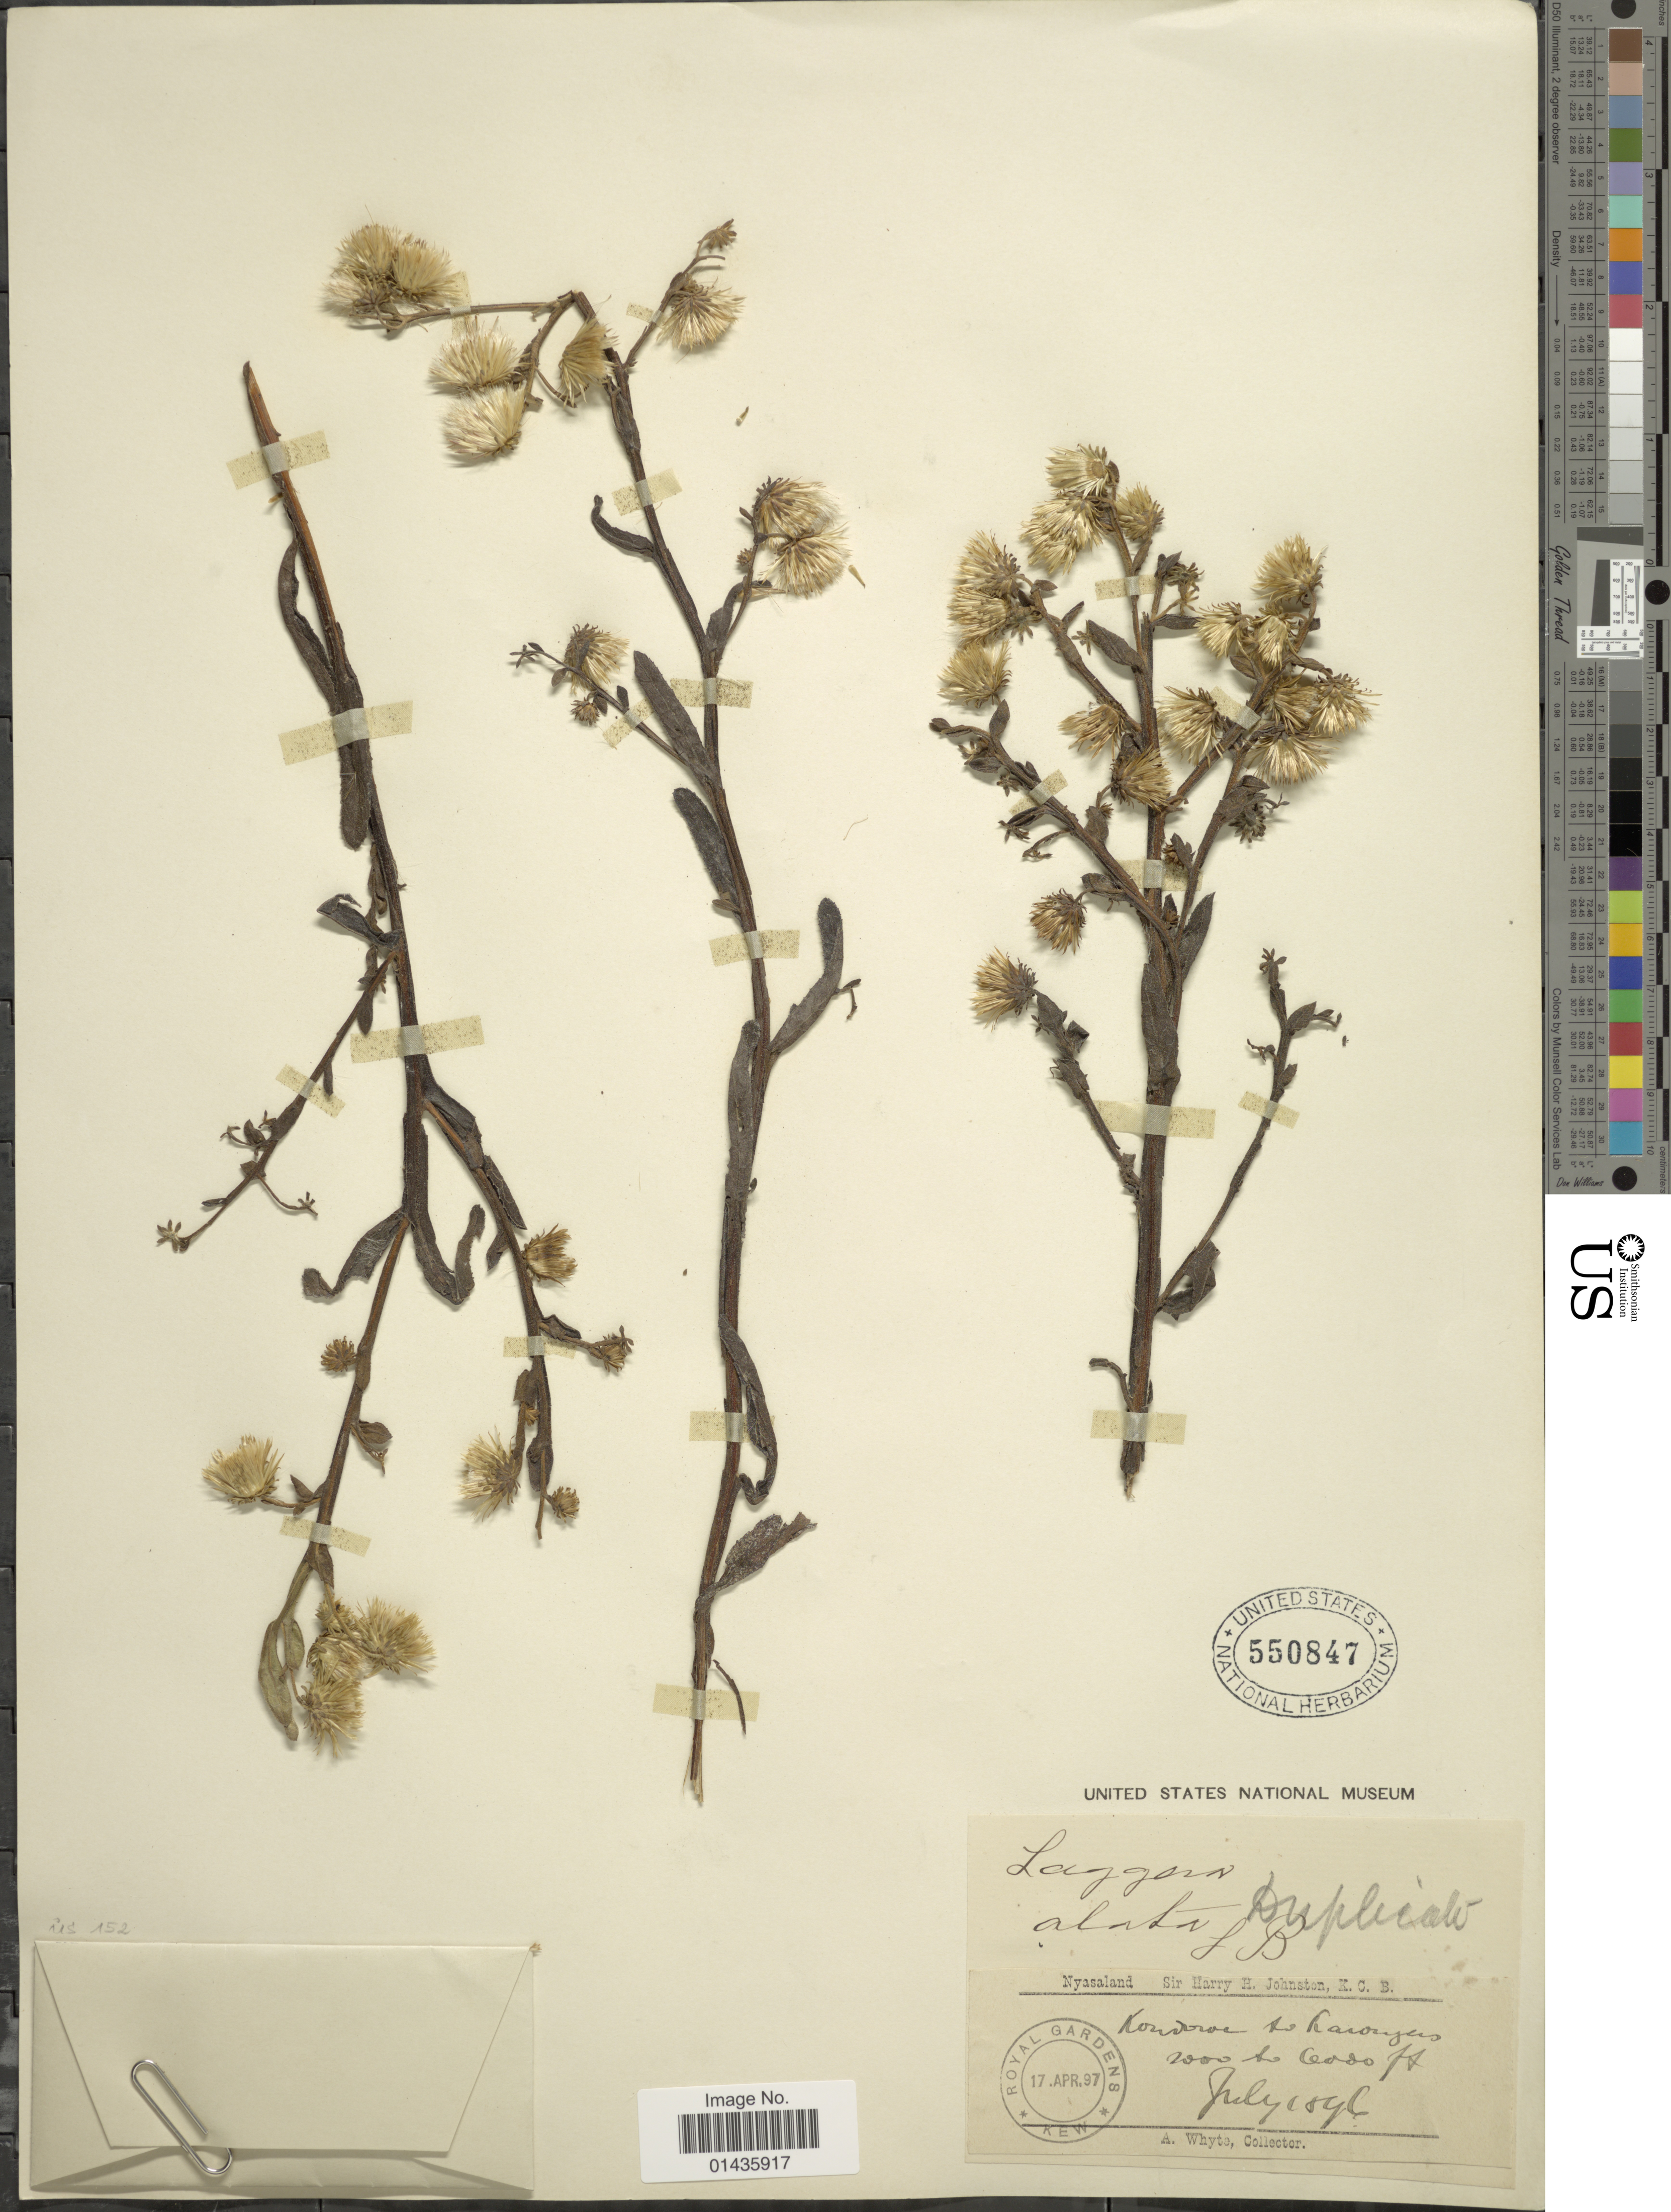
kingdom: Plantae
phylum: Tracheophyta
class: Magnoliopsida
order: Asterales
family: Asteraceae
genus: Laggera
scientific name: Laggera alata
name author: Sch. Bip.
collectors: A. Whyte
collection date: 1896-07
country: Malawi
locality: Nyasaland, Kondowe to Karonga.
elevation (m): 610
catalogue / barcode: US 550847